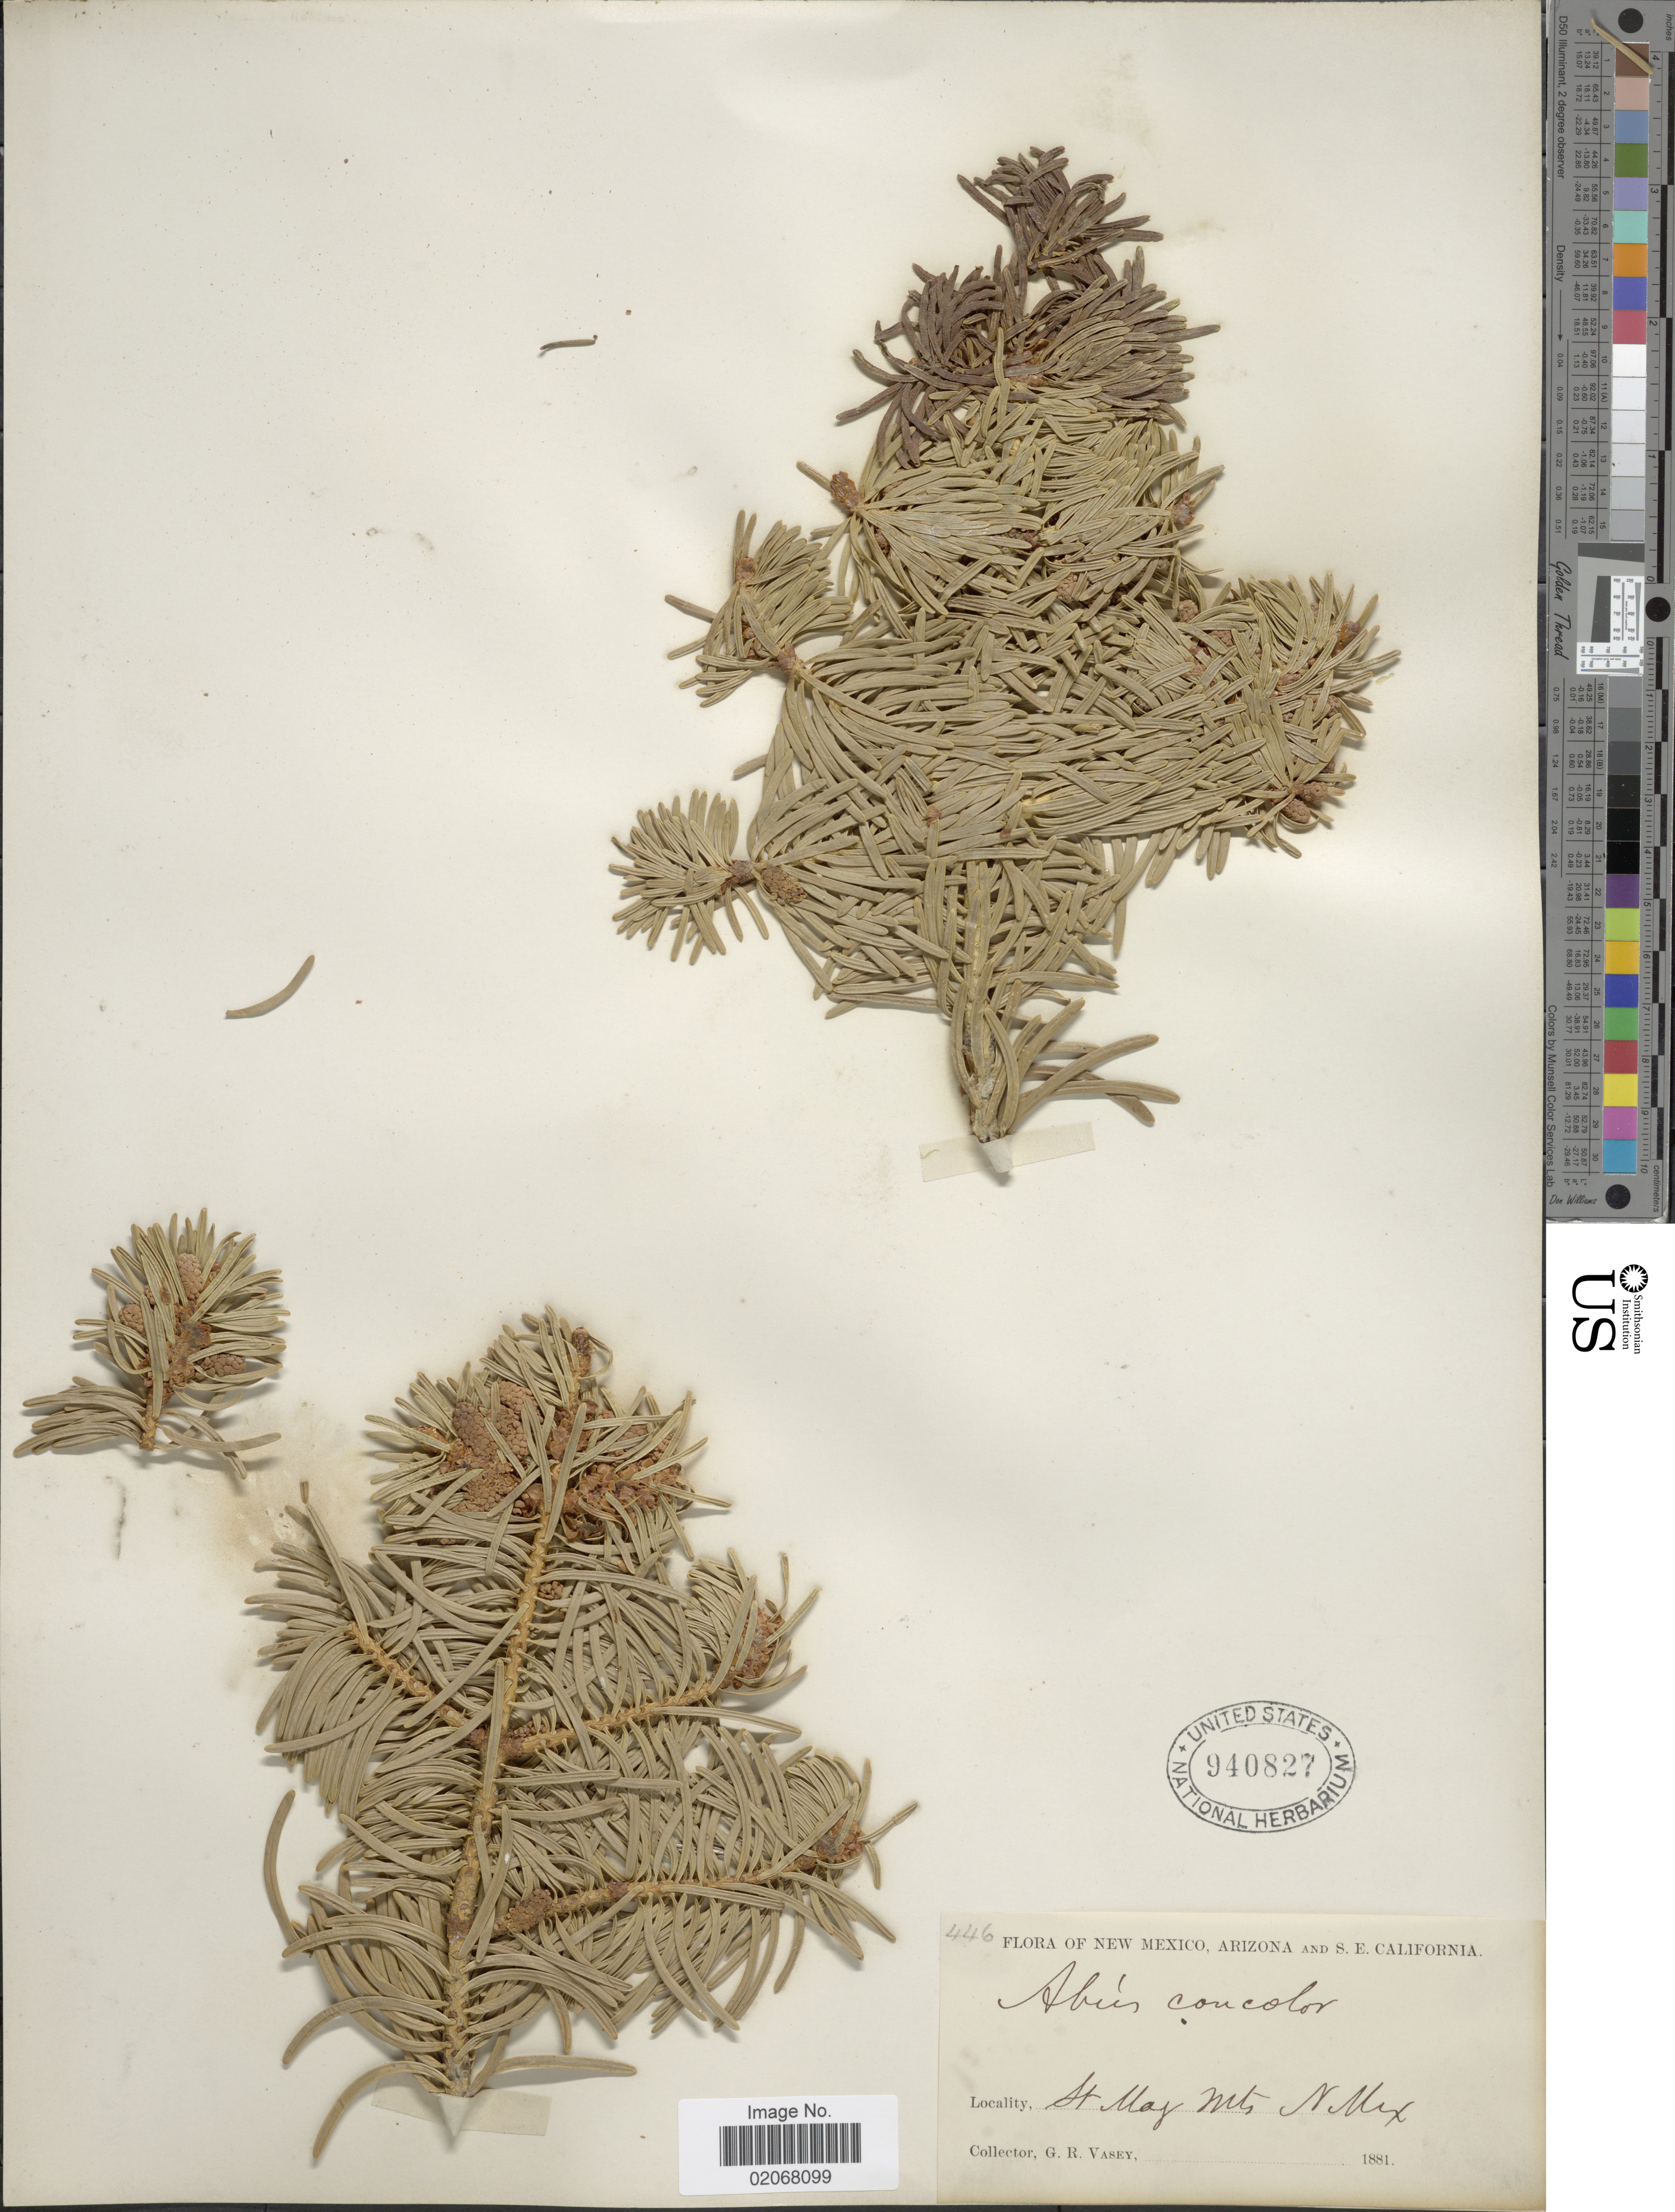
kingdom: Plantae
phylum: Tracheophyta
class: Pinopsida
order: Pinales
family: Pinaceae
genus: Abies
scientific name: Abies concolor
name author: (Gordon & Glend.) Lindl. ex Hildebr.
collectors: G. R. Vasey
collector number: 446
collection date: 1881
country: United States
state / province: New Mexico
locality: St. May Mts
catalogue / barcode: US 940827